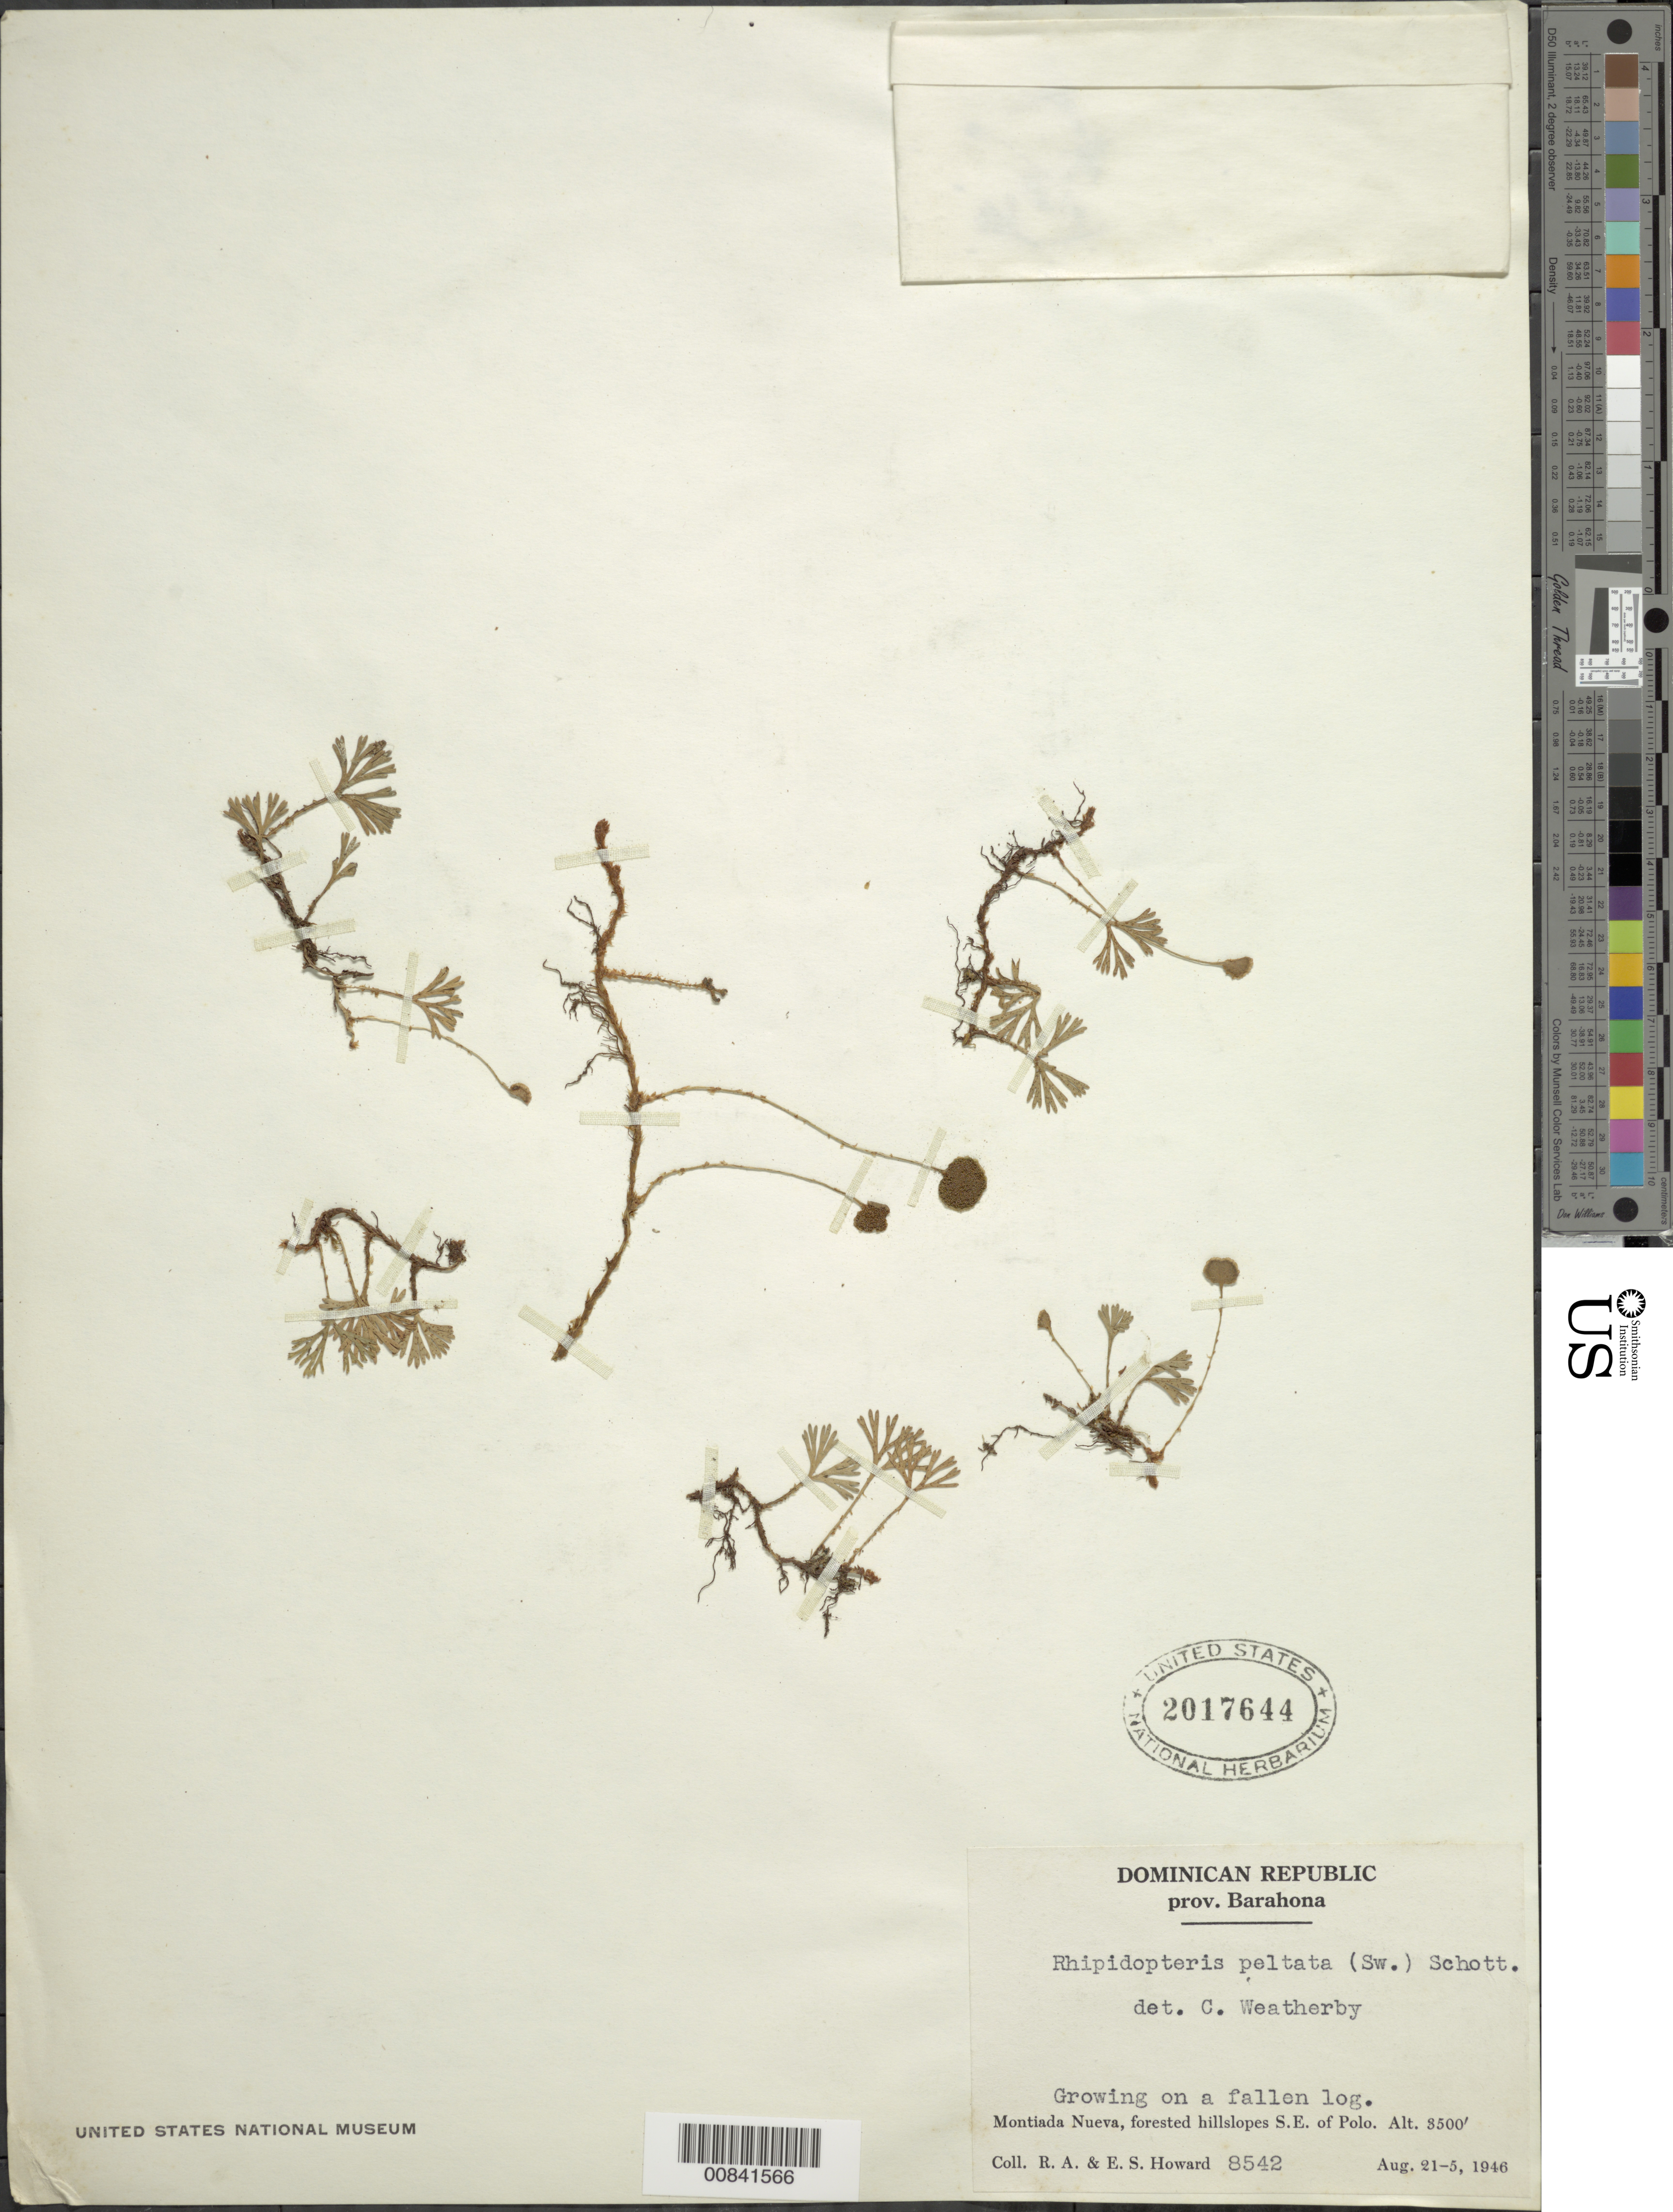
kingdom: Plantae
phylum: Tracheophyta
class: Polypodiopsida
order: Polypodiales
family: Dryopteridaceae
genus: Elaphoglossum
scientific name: Elaphoglossum peltatum f. peltatum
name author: (Sw.) Urb.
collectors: R. A. Howard & E. S. Howard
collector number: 8542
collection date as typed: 21 Aug 1946 to 25 Aug 1946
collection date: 1946-08-21/1946-08-25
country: Dominican Republic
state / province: Barahona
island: Hispaniola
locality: Montiada Nueva, SE of Polo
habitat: Forested hillslopes, on fallen log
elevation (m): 1067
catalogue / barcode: US 2017644